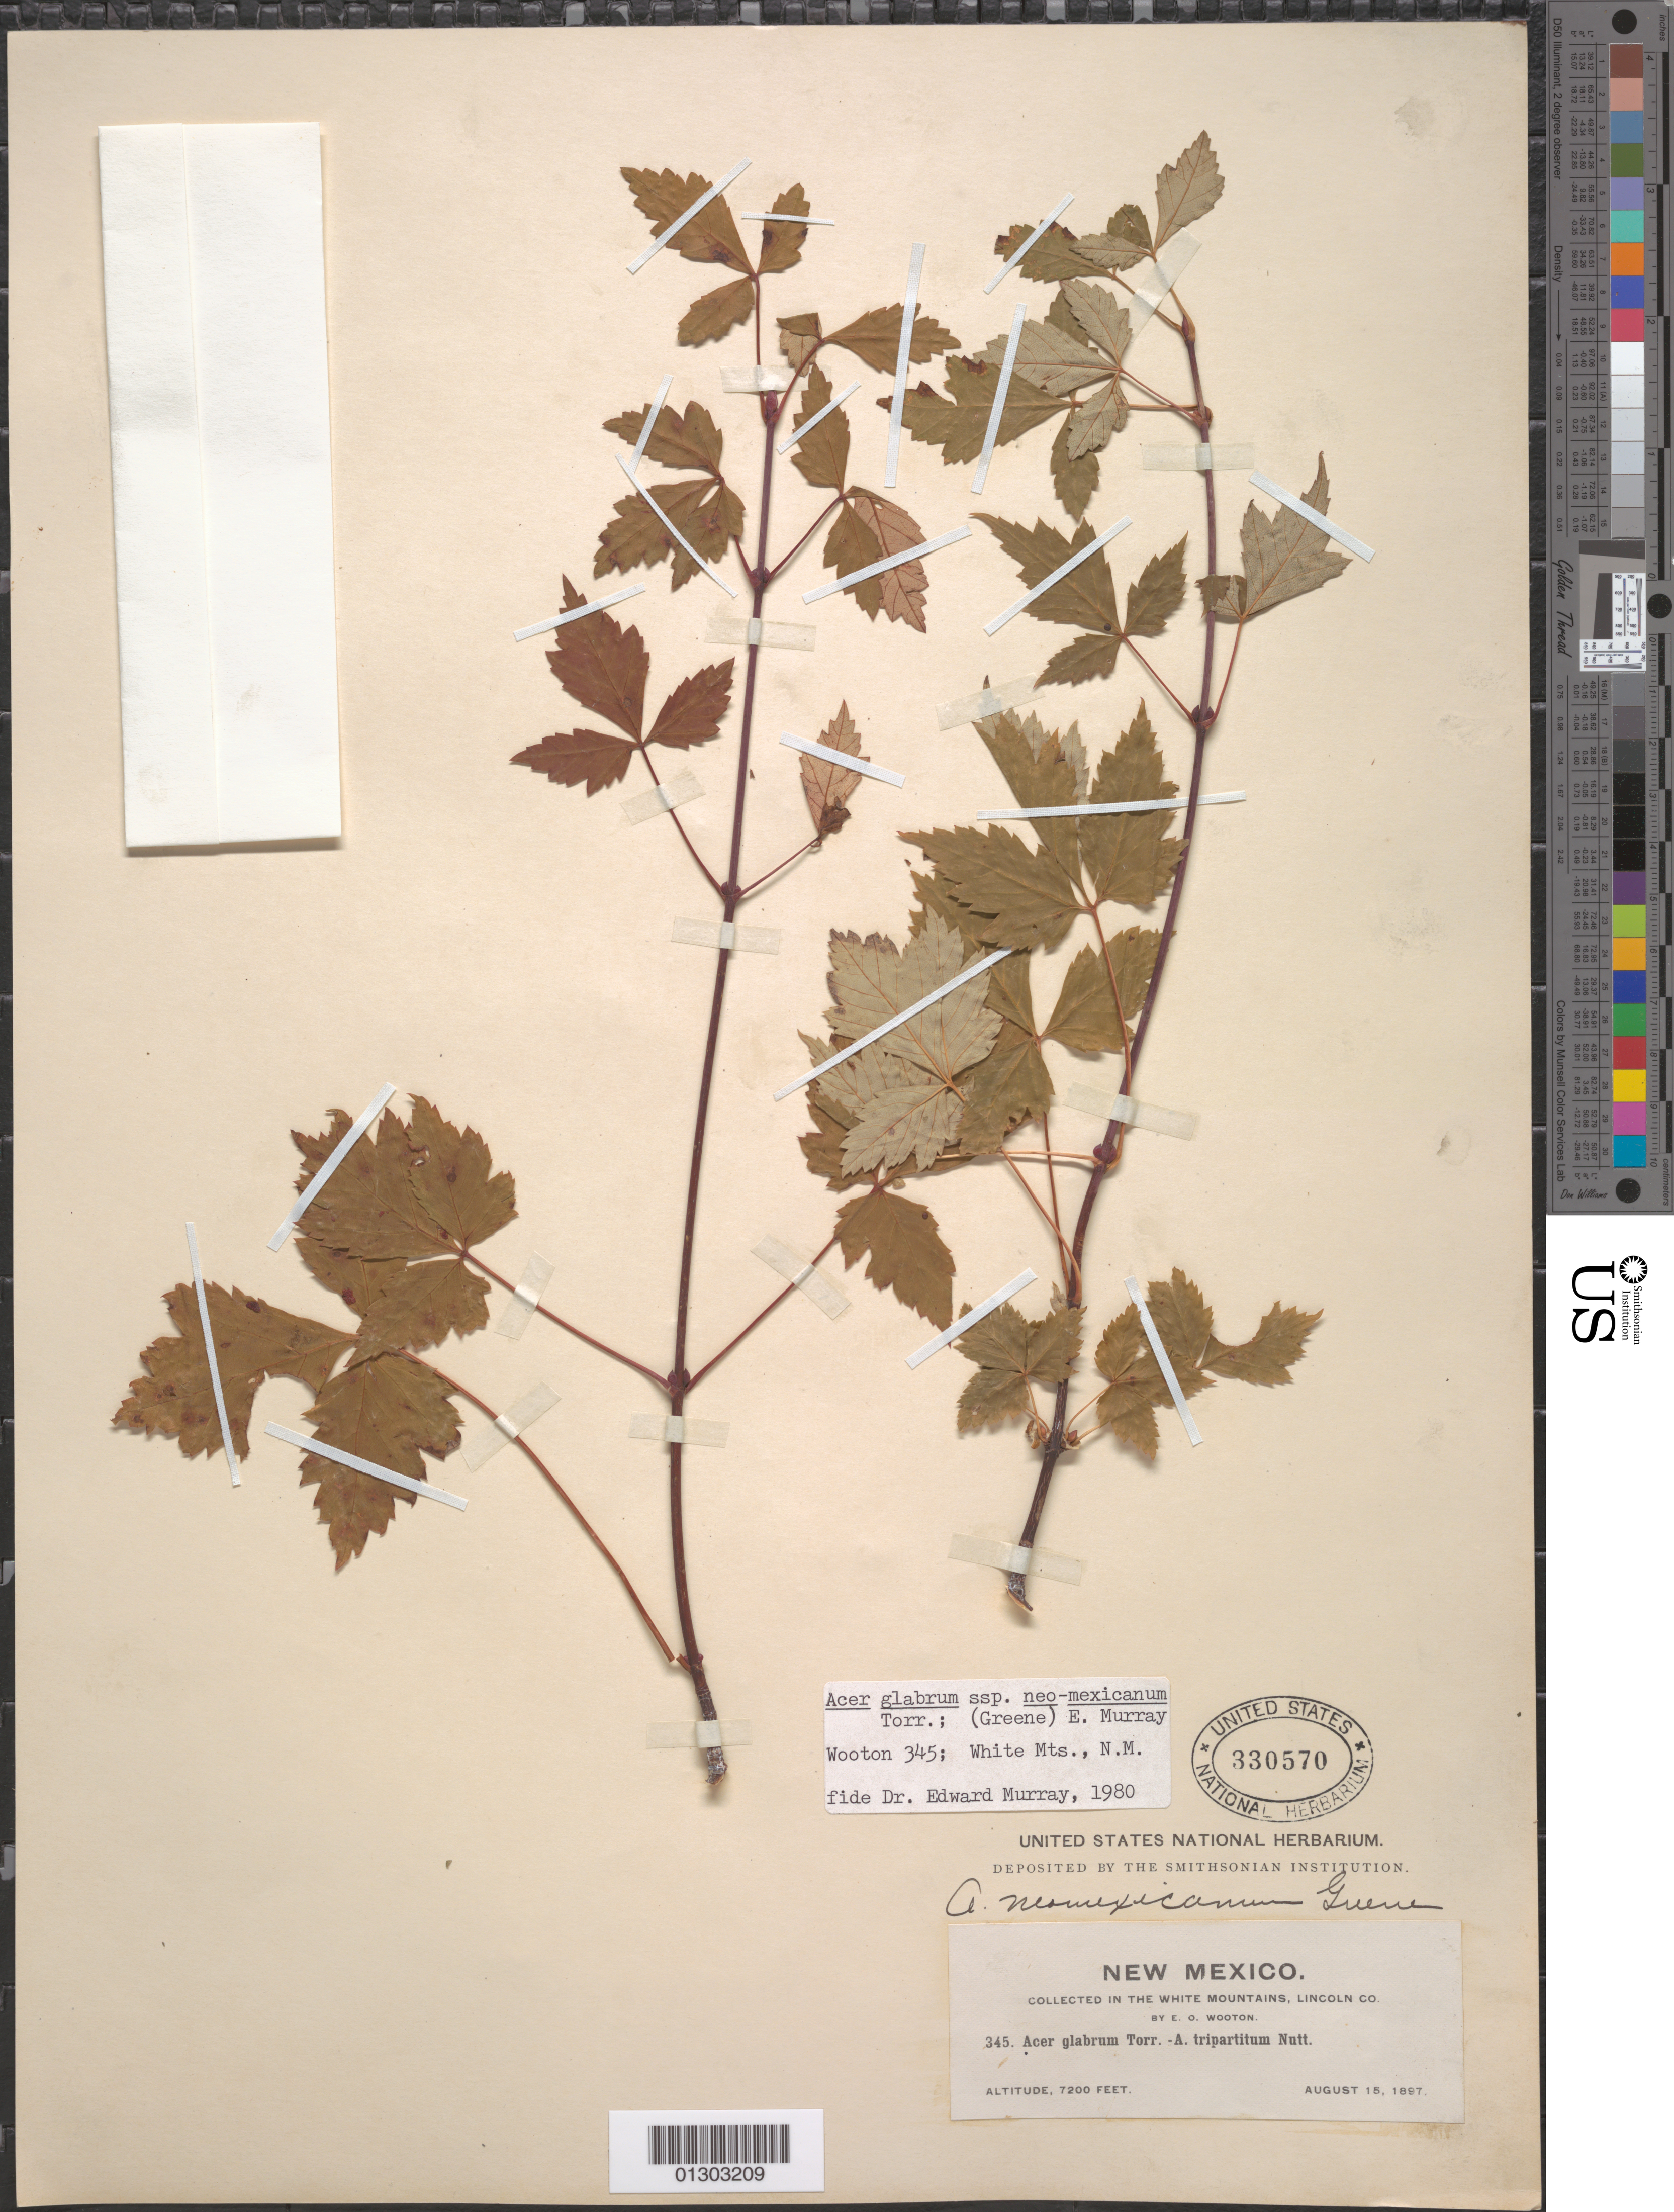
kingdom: Plantae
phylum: Tracheophyta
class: Magnoliopsida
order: Sapindales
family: Sapindaceae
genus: Acer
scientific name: Acer glabrum subsp. neomexicanum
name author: (Greene) A.E. Murray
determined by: Murray, Edward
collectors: E. O. Wooton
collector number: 345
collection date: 1897-08-15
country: United States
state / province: New Mexico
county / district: Lincoln County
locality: Lincoln County, White Mountains.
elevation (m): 2195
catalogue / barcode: US 330570